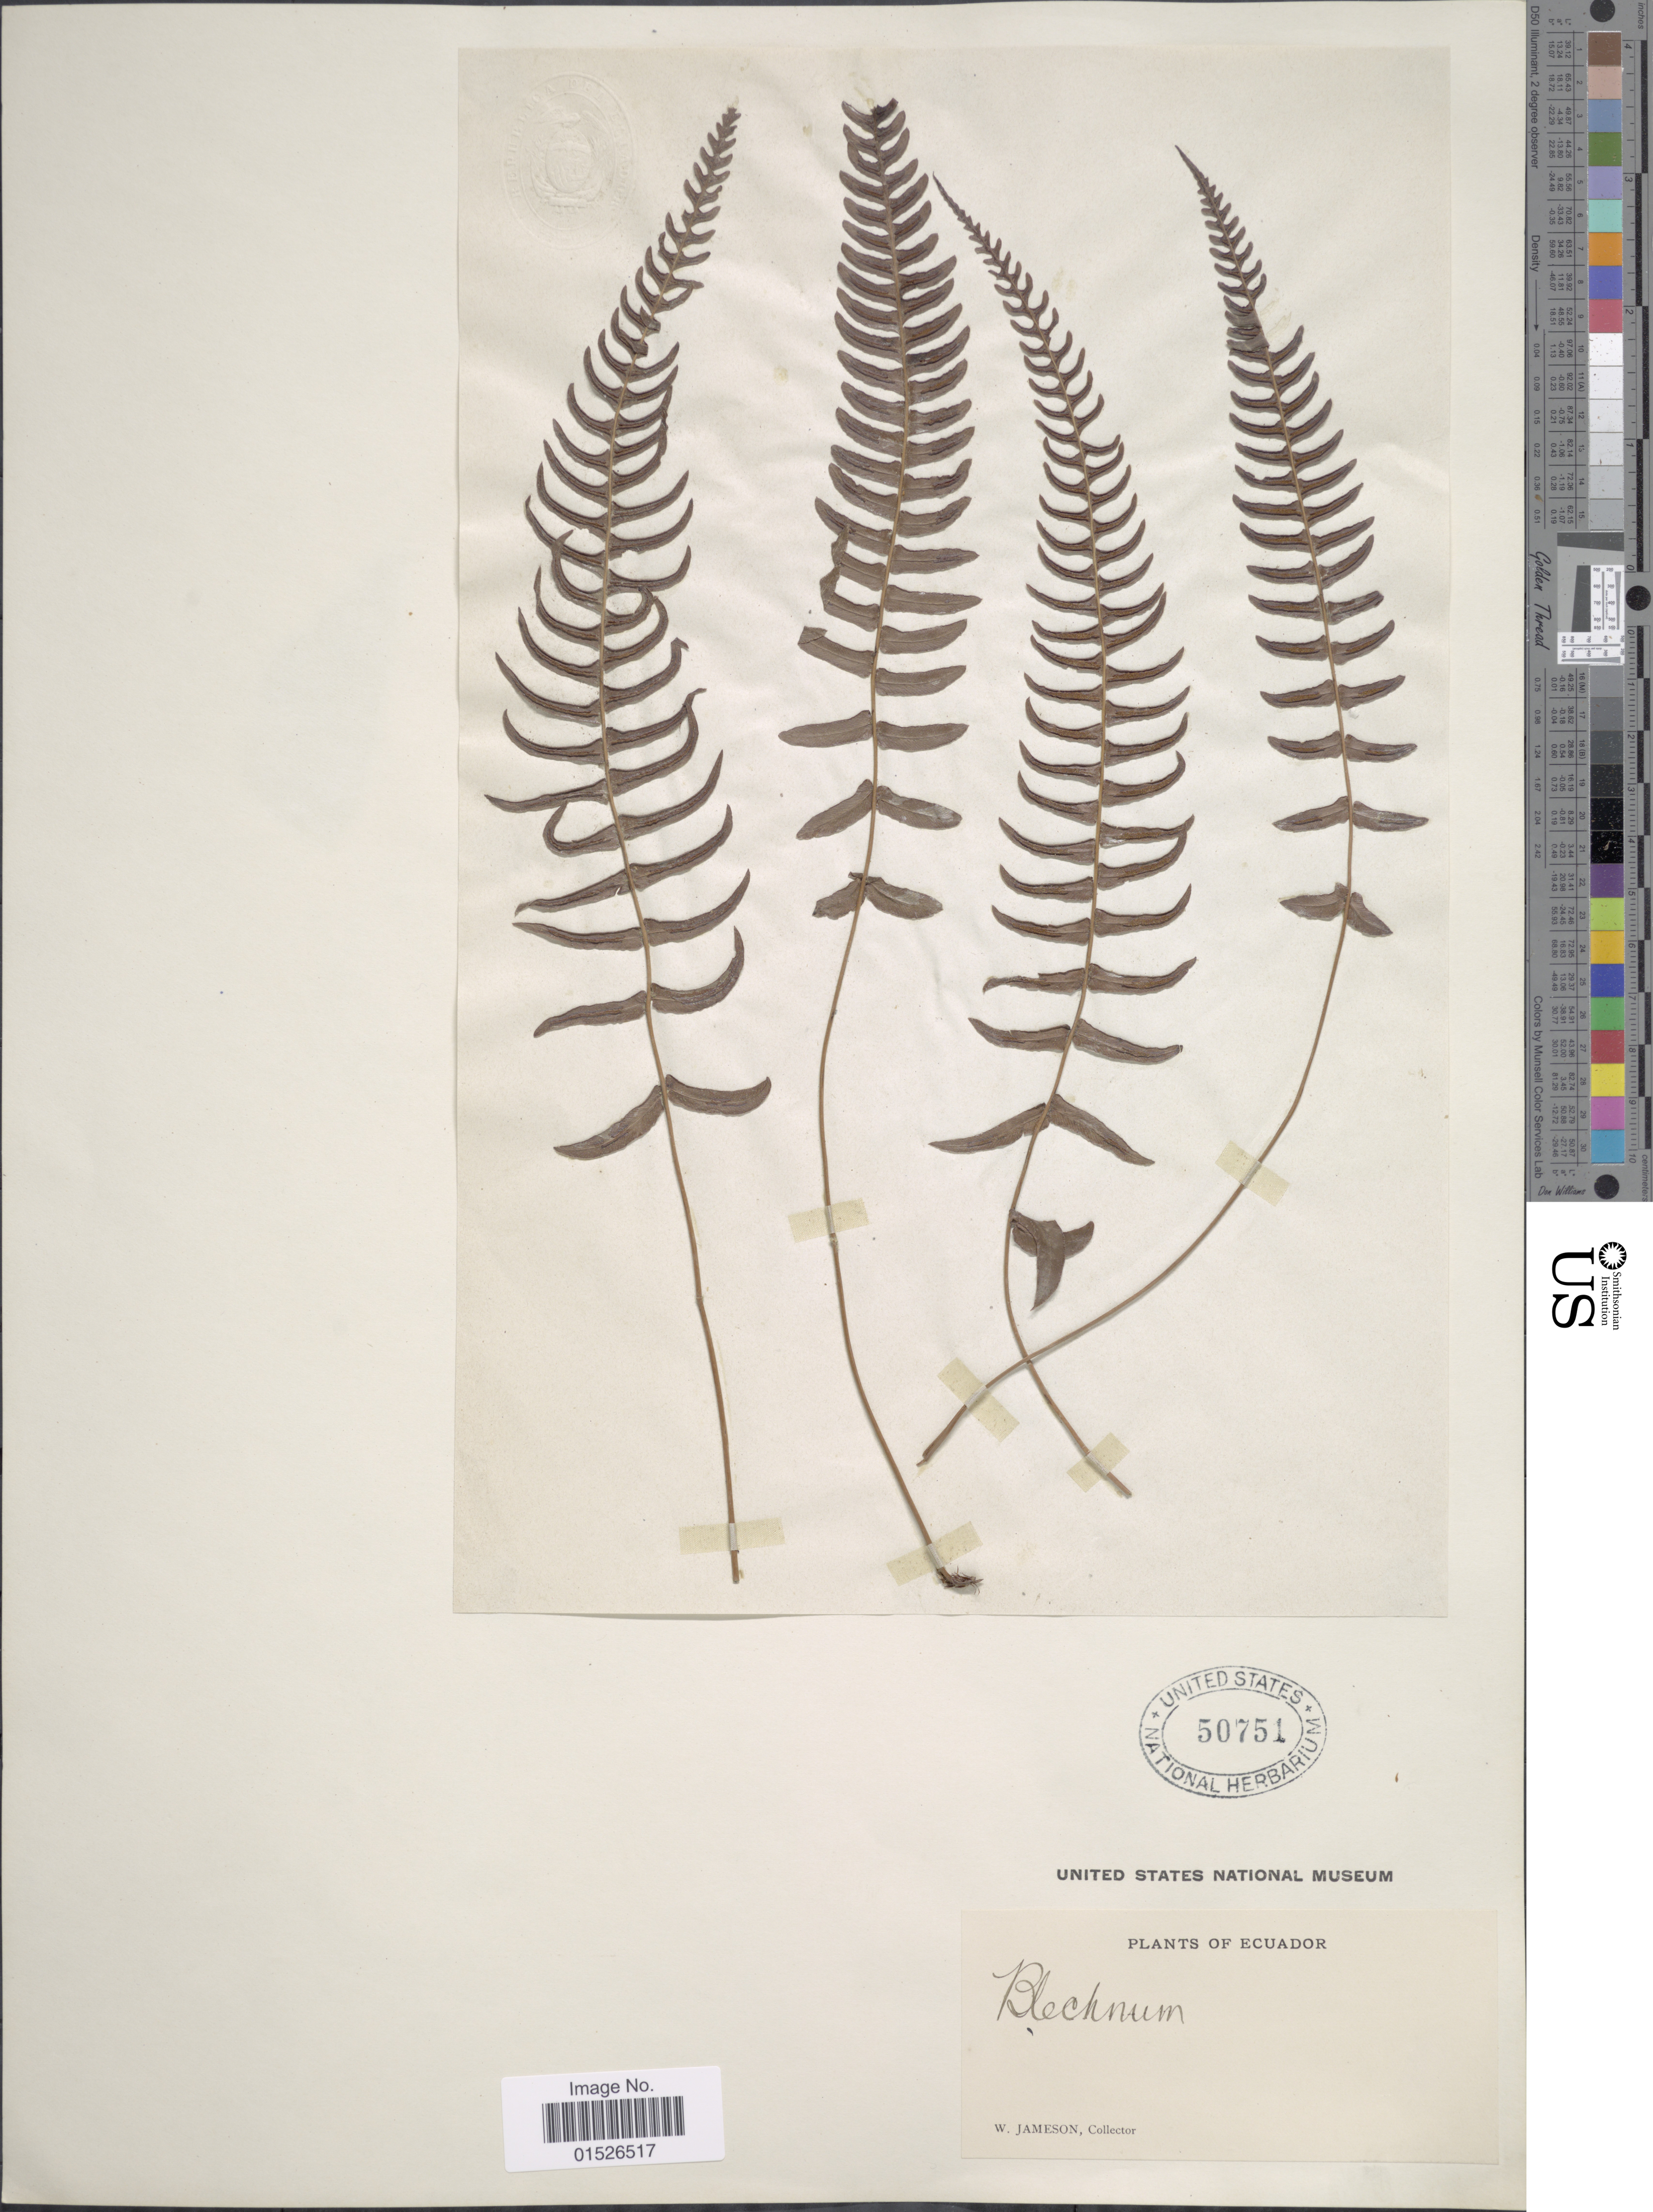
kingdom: Plantae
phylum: Tracheophyta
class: Polypodiopsida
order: Polypodiales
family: Blechnaceae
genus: Blechnum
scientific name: Blechnum occidentale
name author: L.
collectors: W. Jameson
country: Ecuador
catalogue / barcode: US 50751